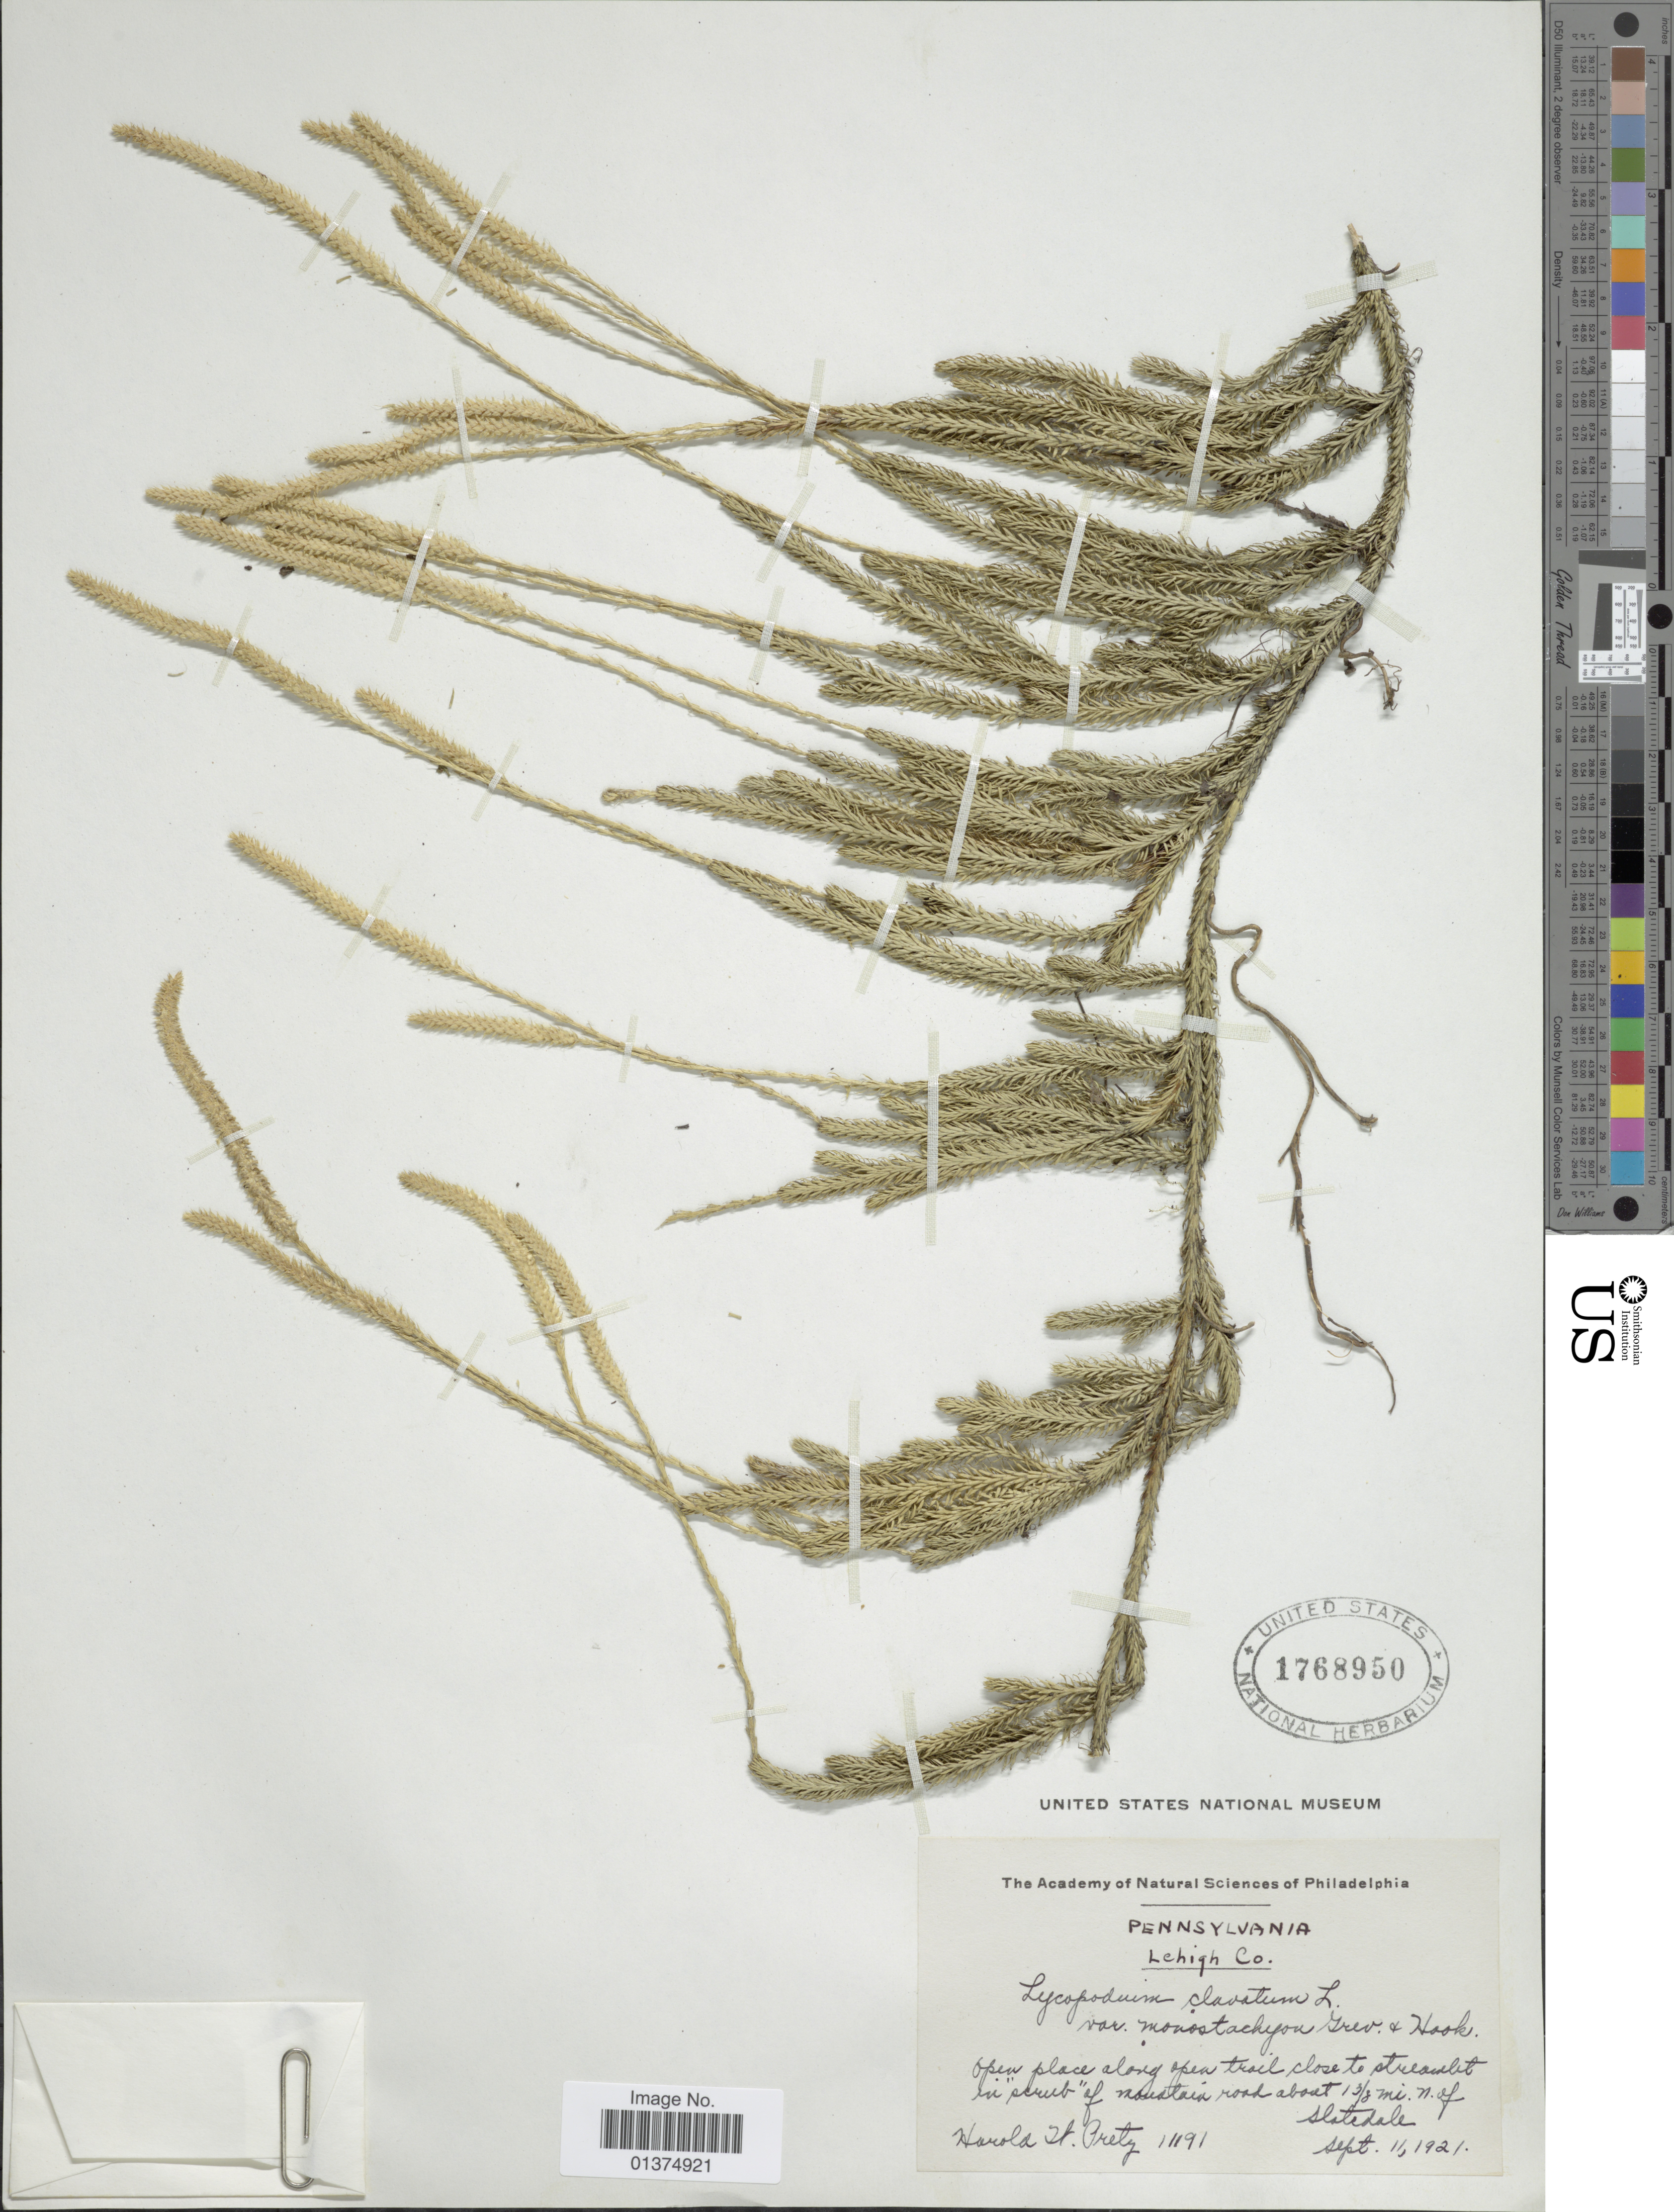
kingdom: Plantae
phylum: Tracheophyta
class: Lycopodiopsida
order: Lycopodiales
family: Lycopodiaceae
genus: Lycopodium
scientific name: Lycopodium lagopus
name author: Zinserl. ex Kuzen.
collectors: H. W. Pretz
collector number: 11191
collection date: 1921-09-11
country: United States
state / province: Pennsylvania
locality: Lehigh Co, open place along open trail close to streamlet in scrub of mountain road about 1 3/8 mi N. of Slatedale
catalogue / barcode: US 1768950